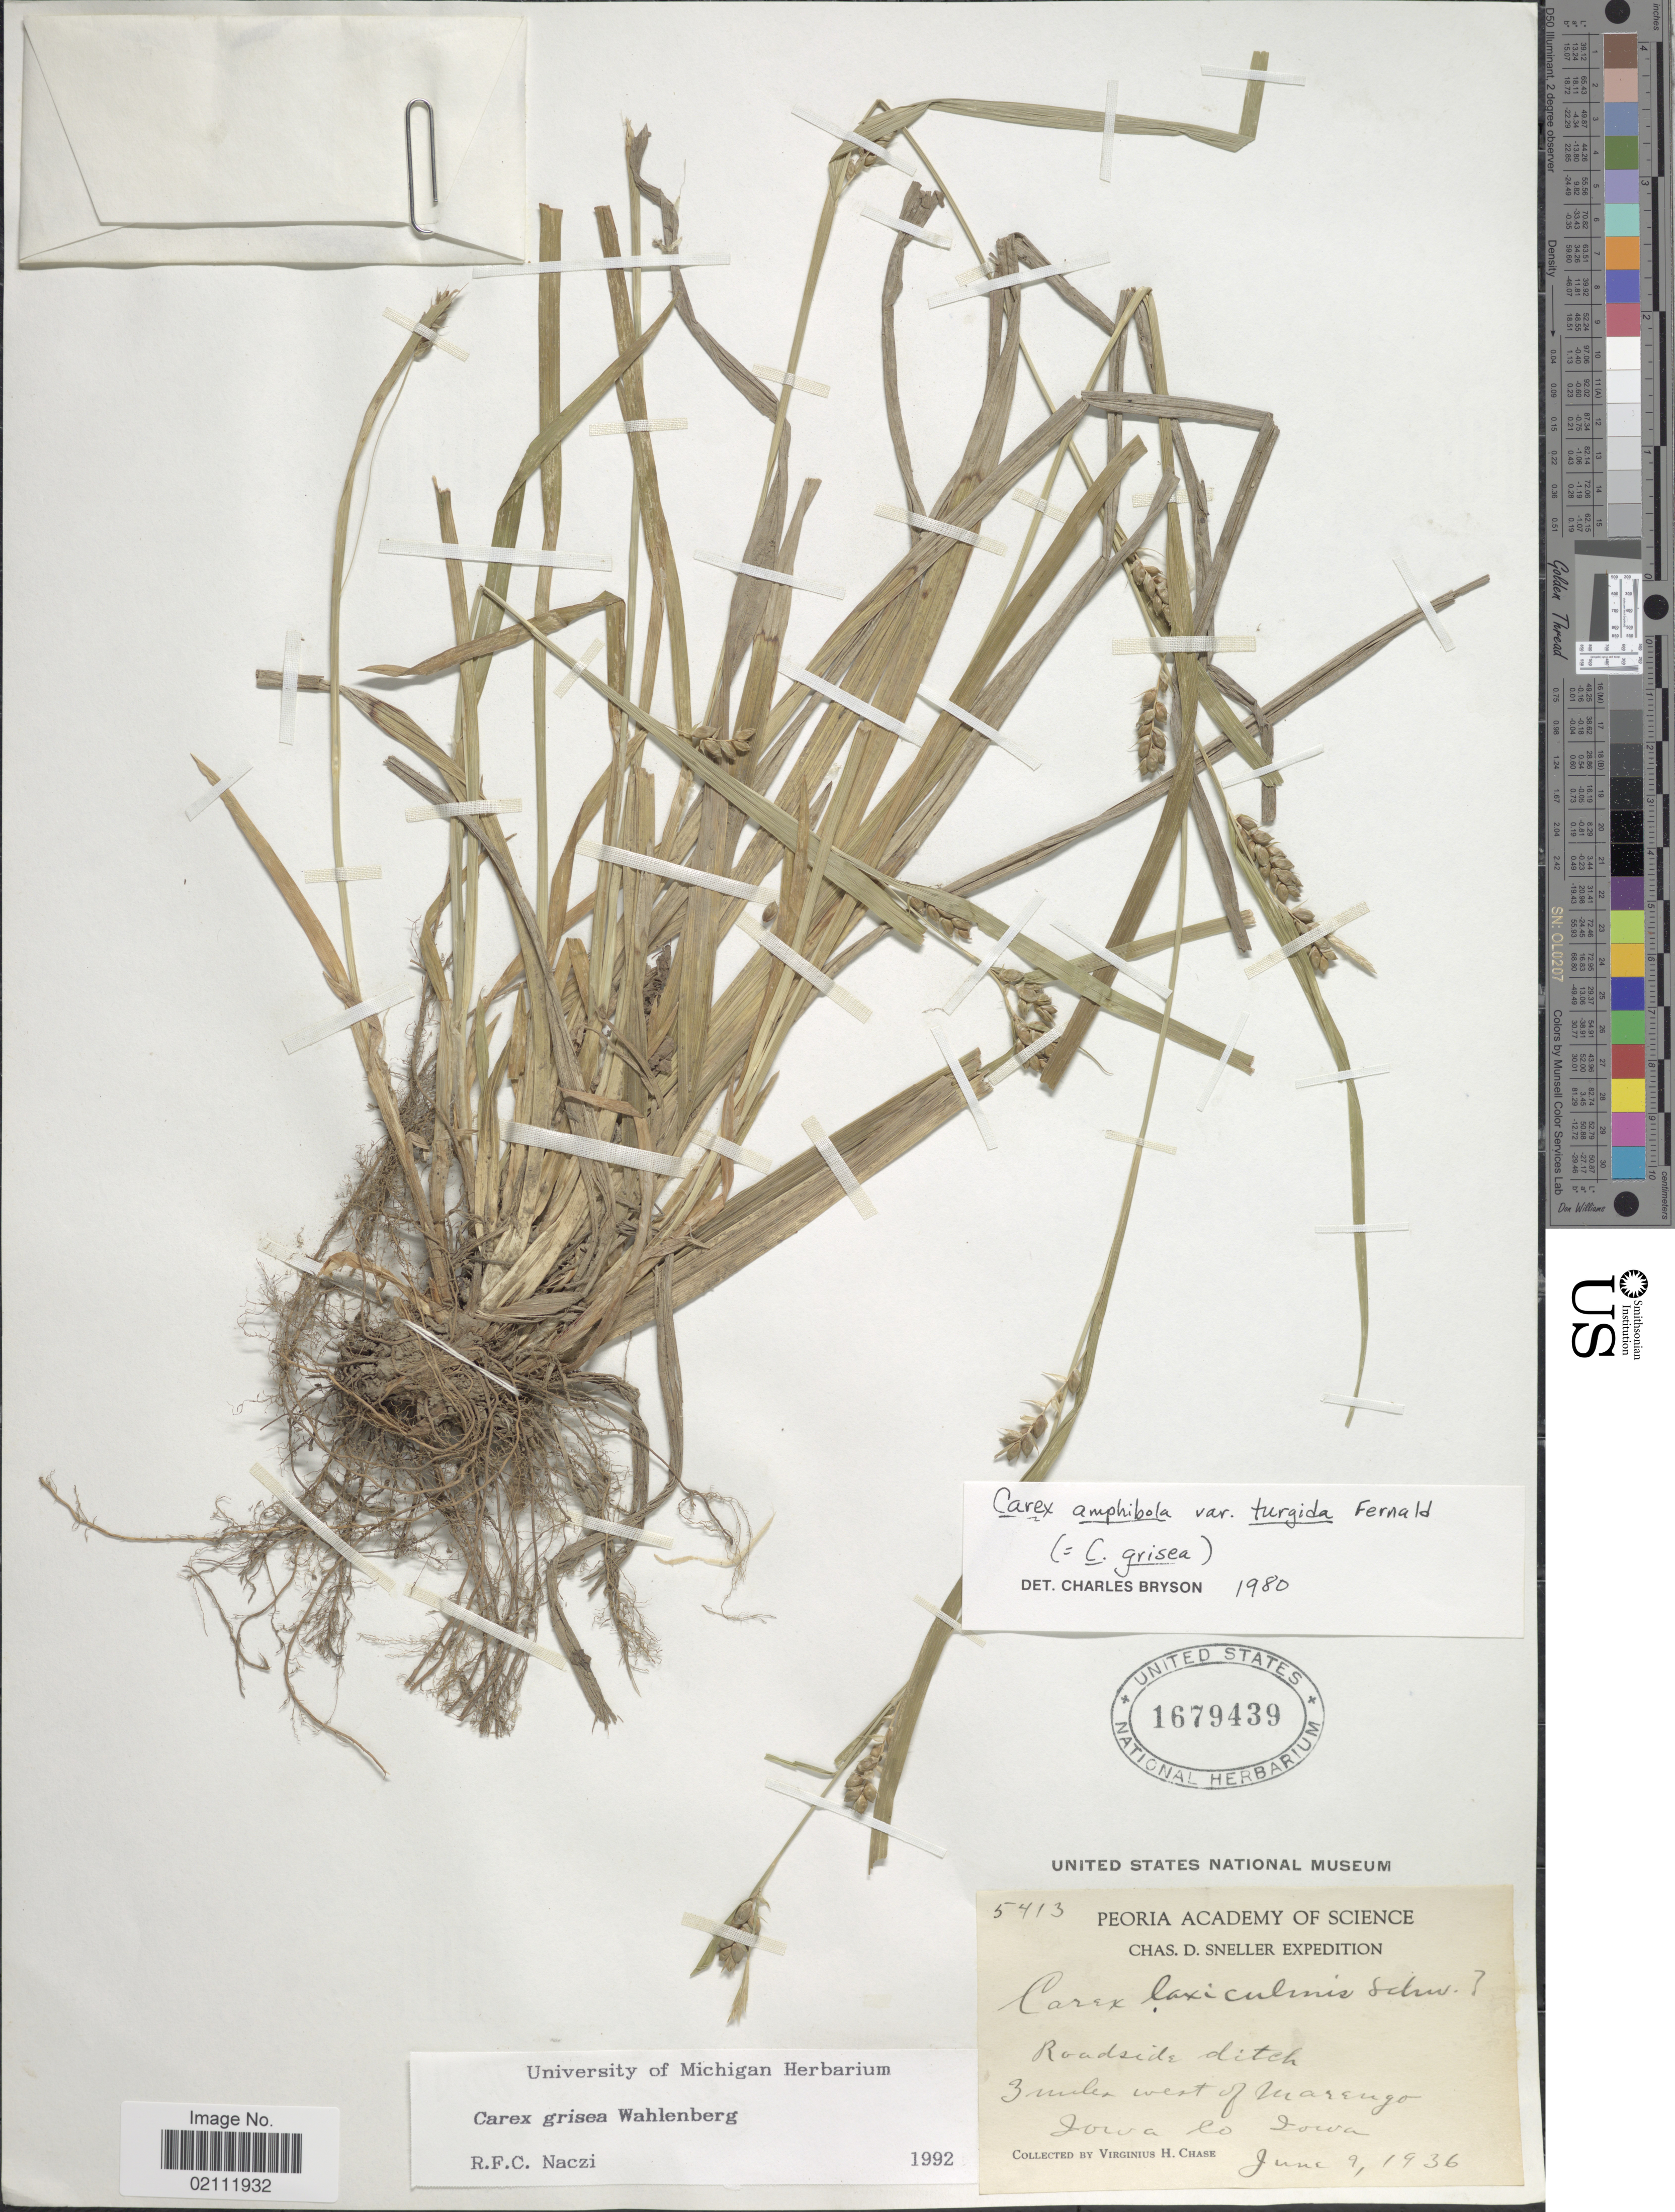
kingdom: Plantae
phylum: Tracheophyta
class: Liliopsida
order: Poales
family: Cyperaceae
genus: Carex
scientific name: Carex grisea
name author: Wahlenb.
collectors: V. H. Chase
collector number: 5413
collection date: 1936-06-09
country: United States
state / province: Iowa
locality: Roadside ditch, 3 miles west of Marengo, Iowa Co.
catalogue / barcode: US 1679439